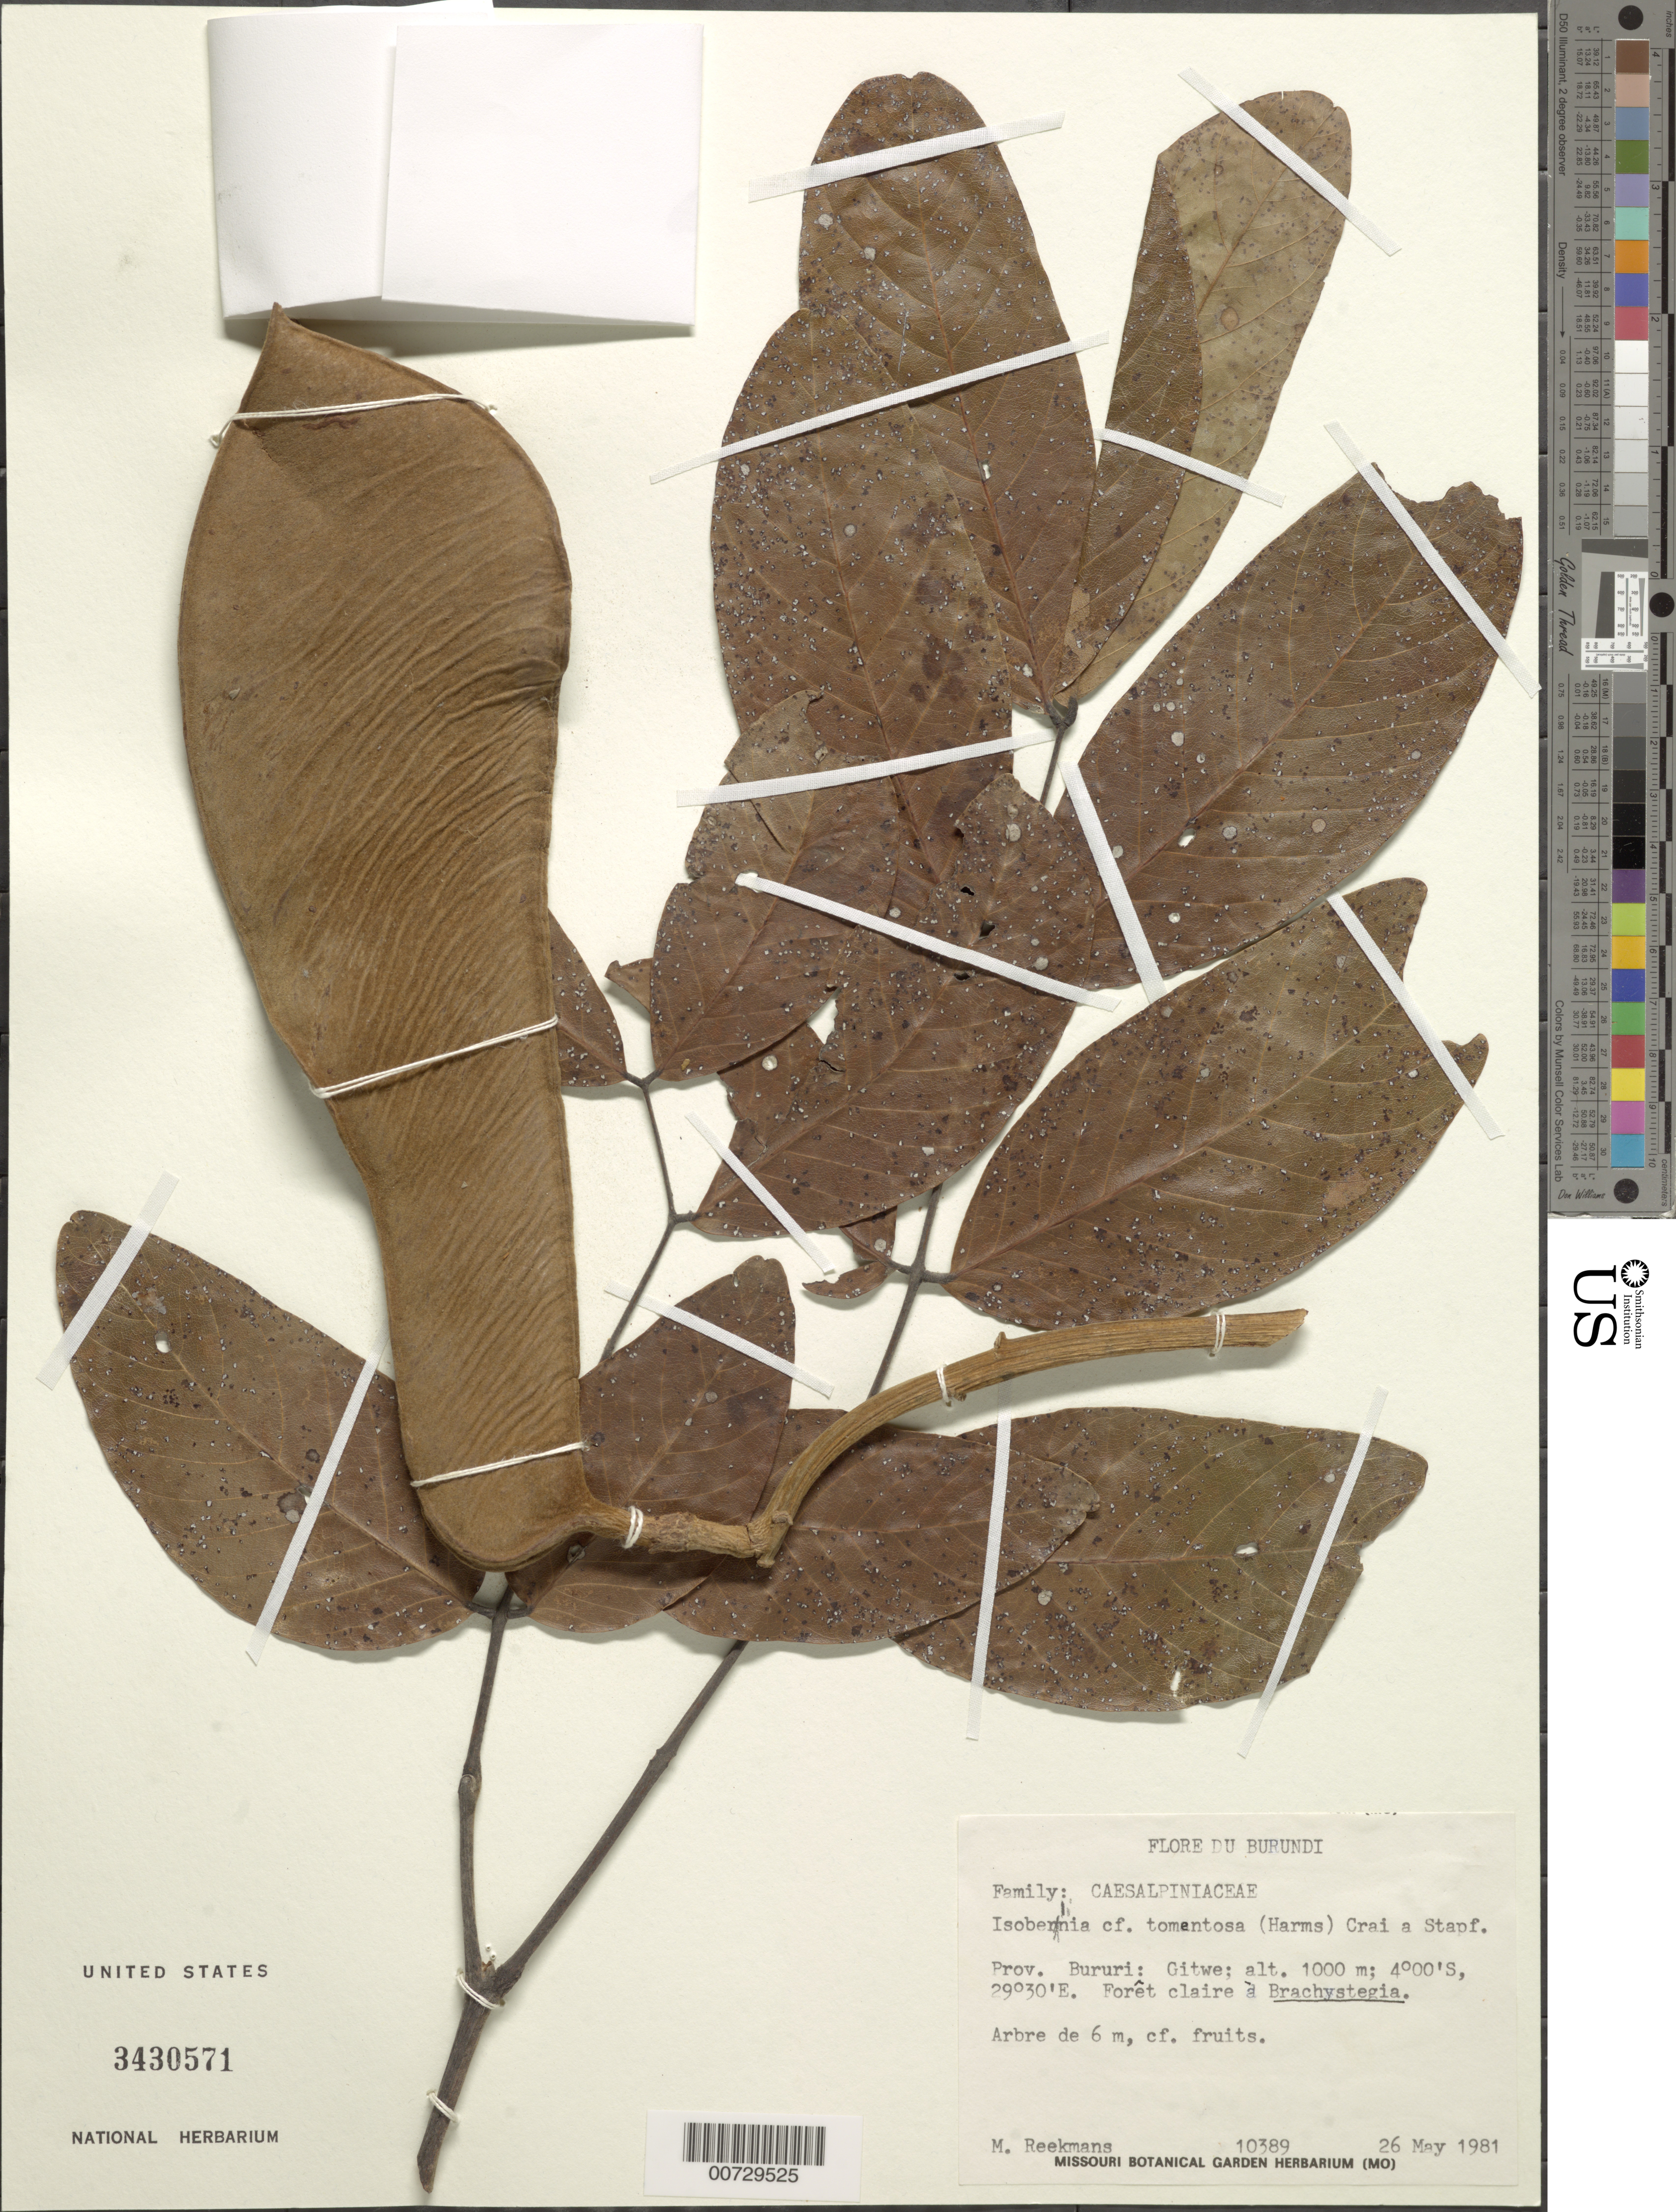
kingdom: Plantae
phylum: Tracheophyta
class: Magnoliopsida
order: Fabales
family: Fabaceae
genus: Isoberlinia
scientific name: Isoberlinia tomentosa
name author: (Harms) Craib & Stapf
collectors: M. Reekmans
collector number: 10389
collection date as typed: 26 May 1981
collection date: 1981-05-26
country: Burundi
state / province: Bururi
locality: Gitwe.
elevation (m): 1000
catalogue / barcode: US 3430571